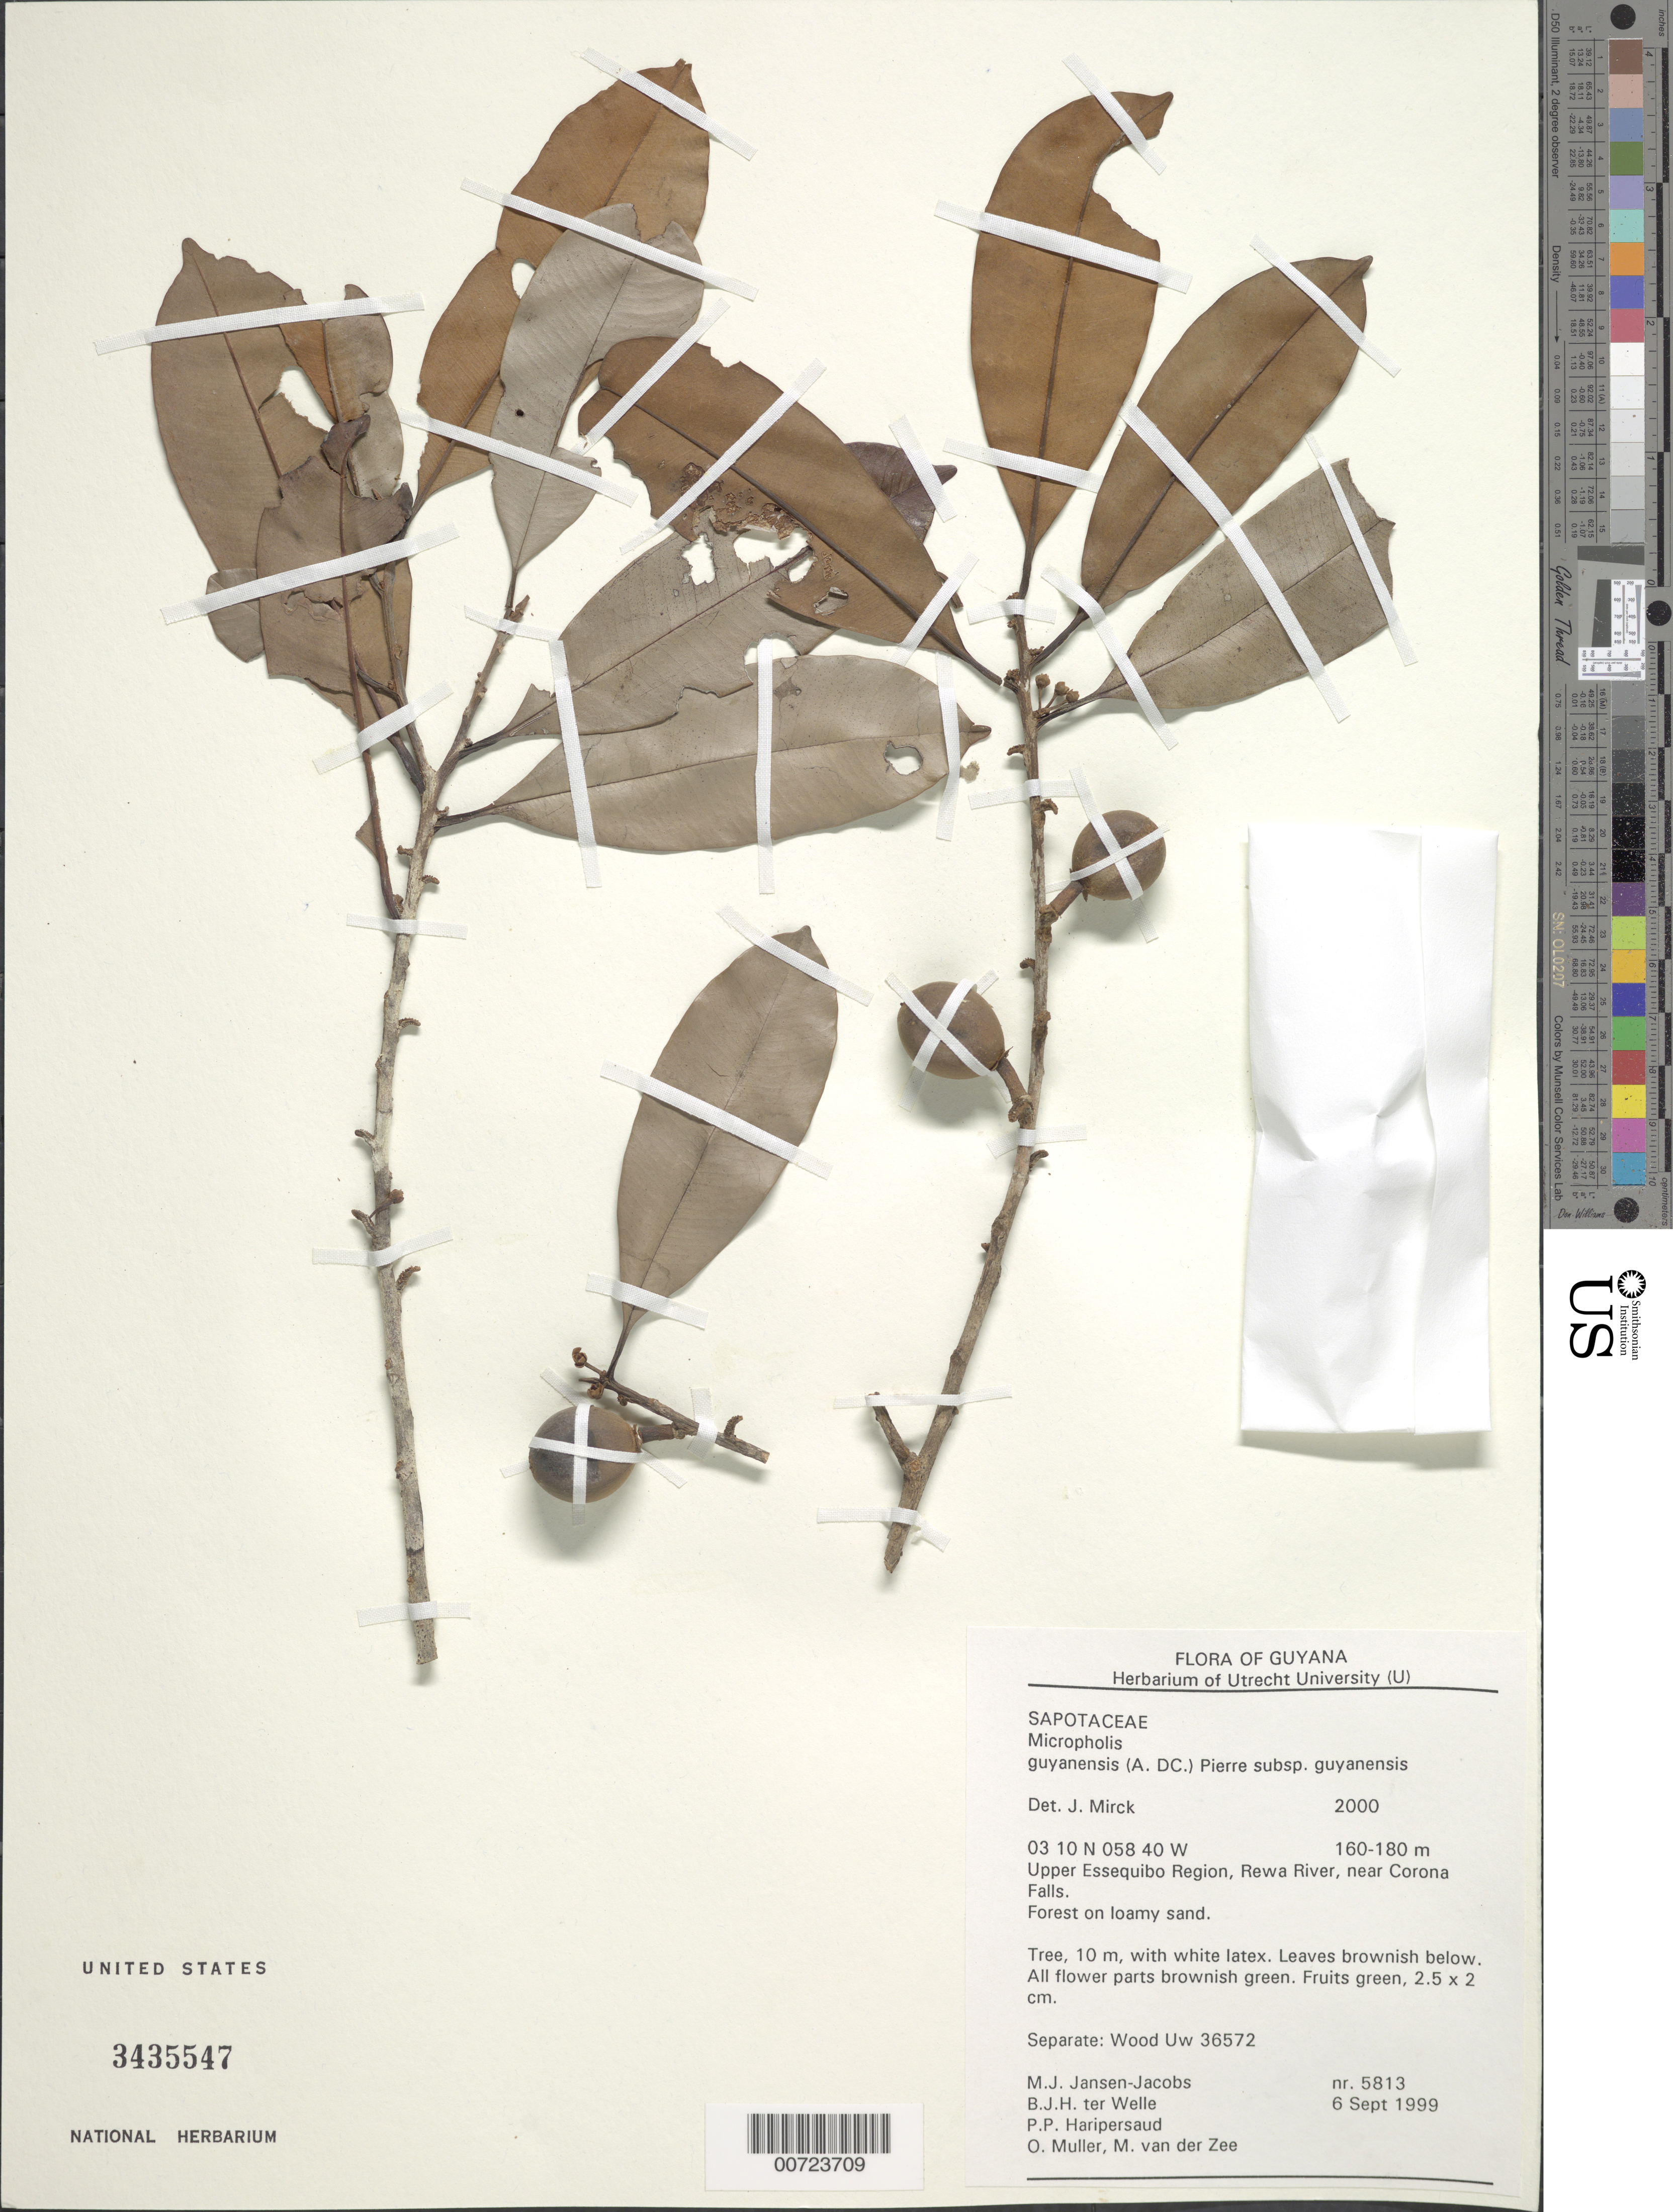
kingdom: Plantae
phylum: Tracheophyta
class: Magnoliopsida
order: Ericales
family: Sapotaceae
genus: Micropholis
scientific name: Micropholis guyanensis subsp. guyanensis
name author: (A. DC.) Pierre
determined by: Mirck, J.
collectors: M. J. Jansen-Jacobs, B. Welle, P. Haripersaud, O. Muller & M. van der Zee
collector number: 5813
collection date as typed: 6-Sep-99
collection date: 1999-09-06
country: Guyana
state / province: U. Takutu-U. Essequibo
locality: Rewa River, near Corona Falls, Upper Essequibo Region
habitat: Forest on loamy sand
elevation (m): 160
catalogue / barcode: US 3435547